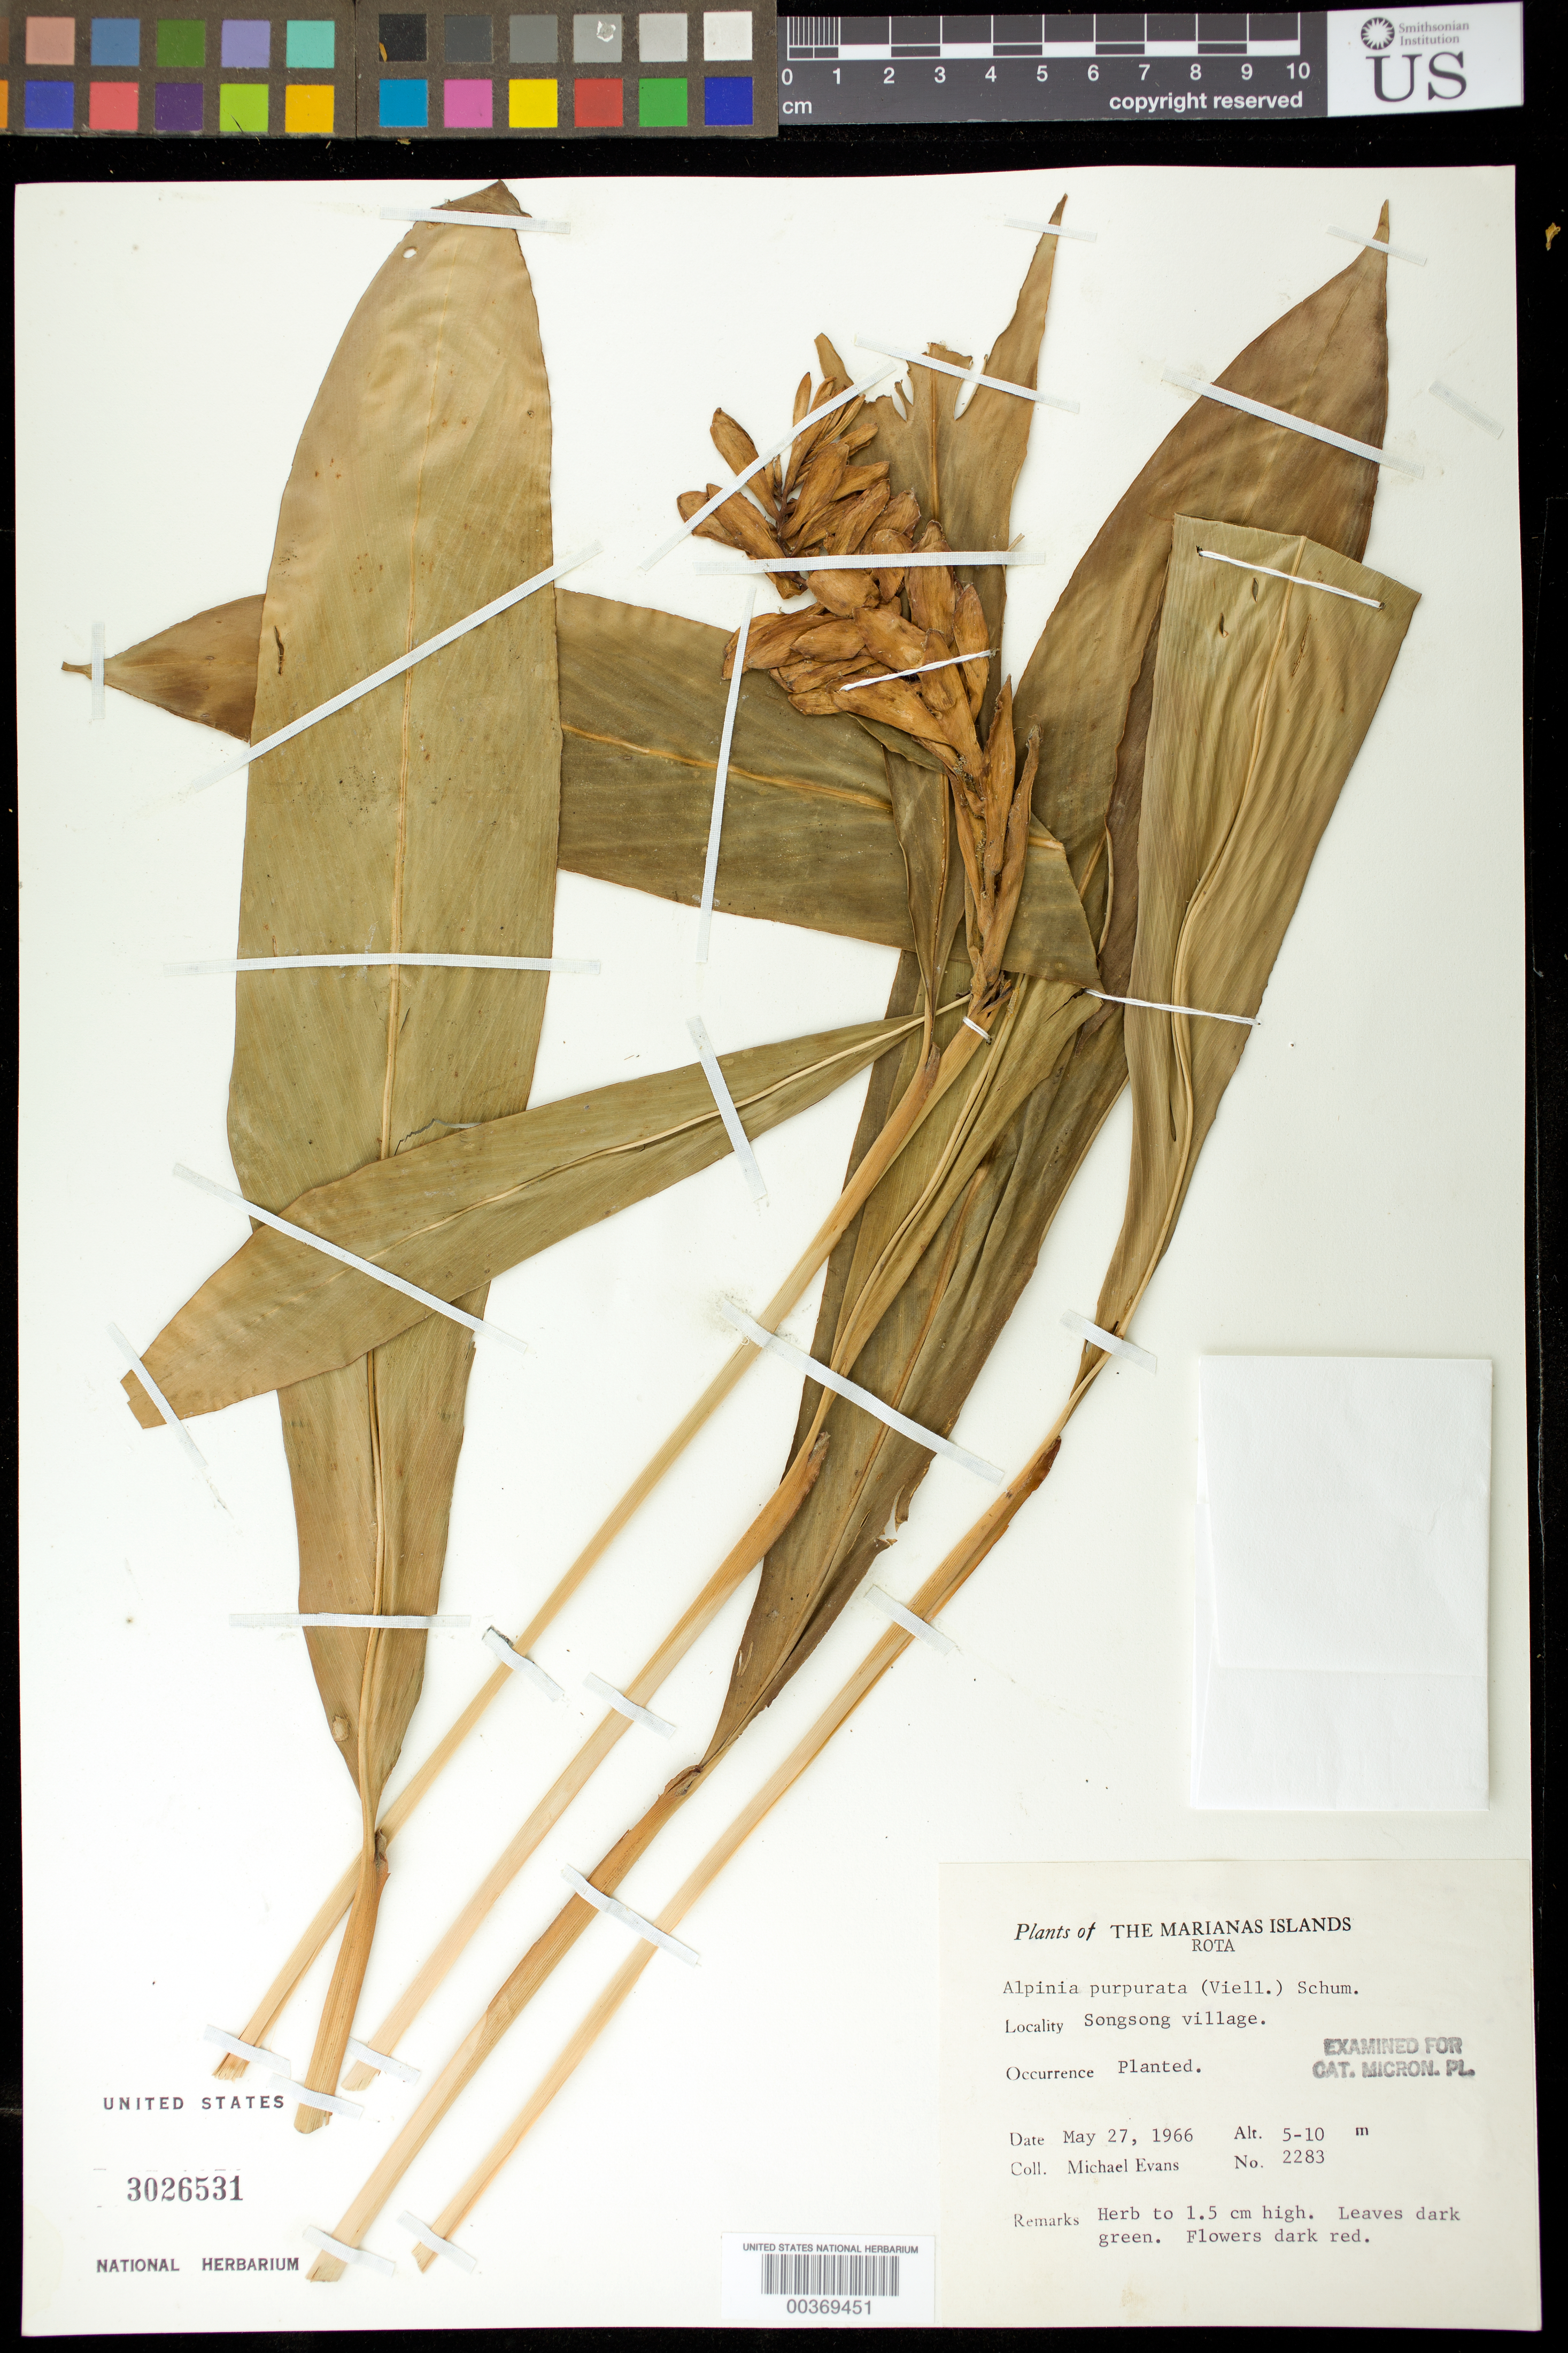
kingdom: Plantae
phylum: Tracheophyta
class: Liliopsida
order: Zingiberales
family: Zingiberaceae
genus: Alpinia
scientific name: Alpinia purpurata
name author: (Veill.) K. Schum.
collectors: M. Evans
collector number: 2283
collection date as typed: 27 May 1966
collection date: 1966-05-27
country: Northern Mariana Islands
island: Rota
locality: Plants of marianas islands, rota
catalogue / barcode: US 3026531